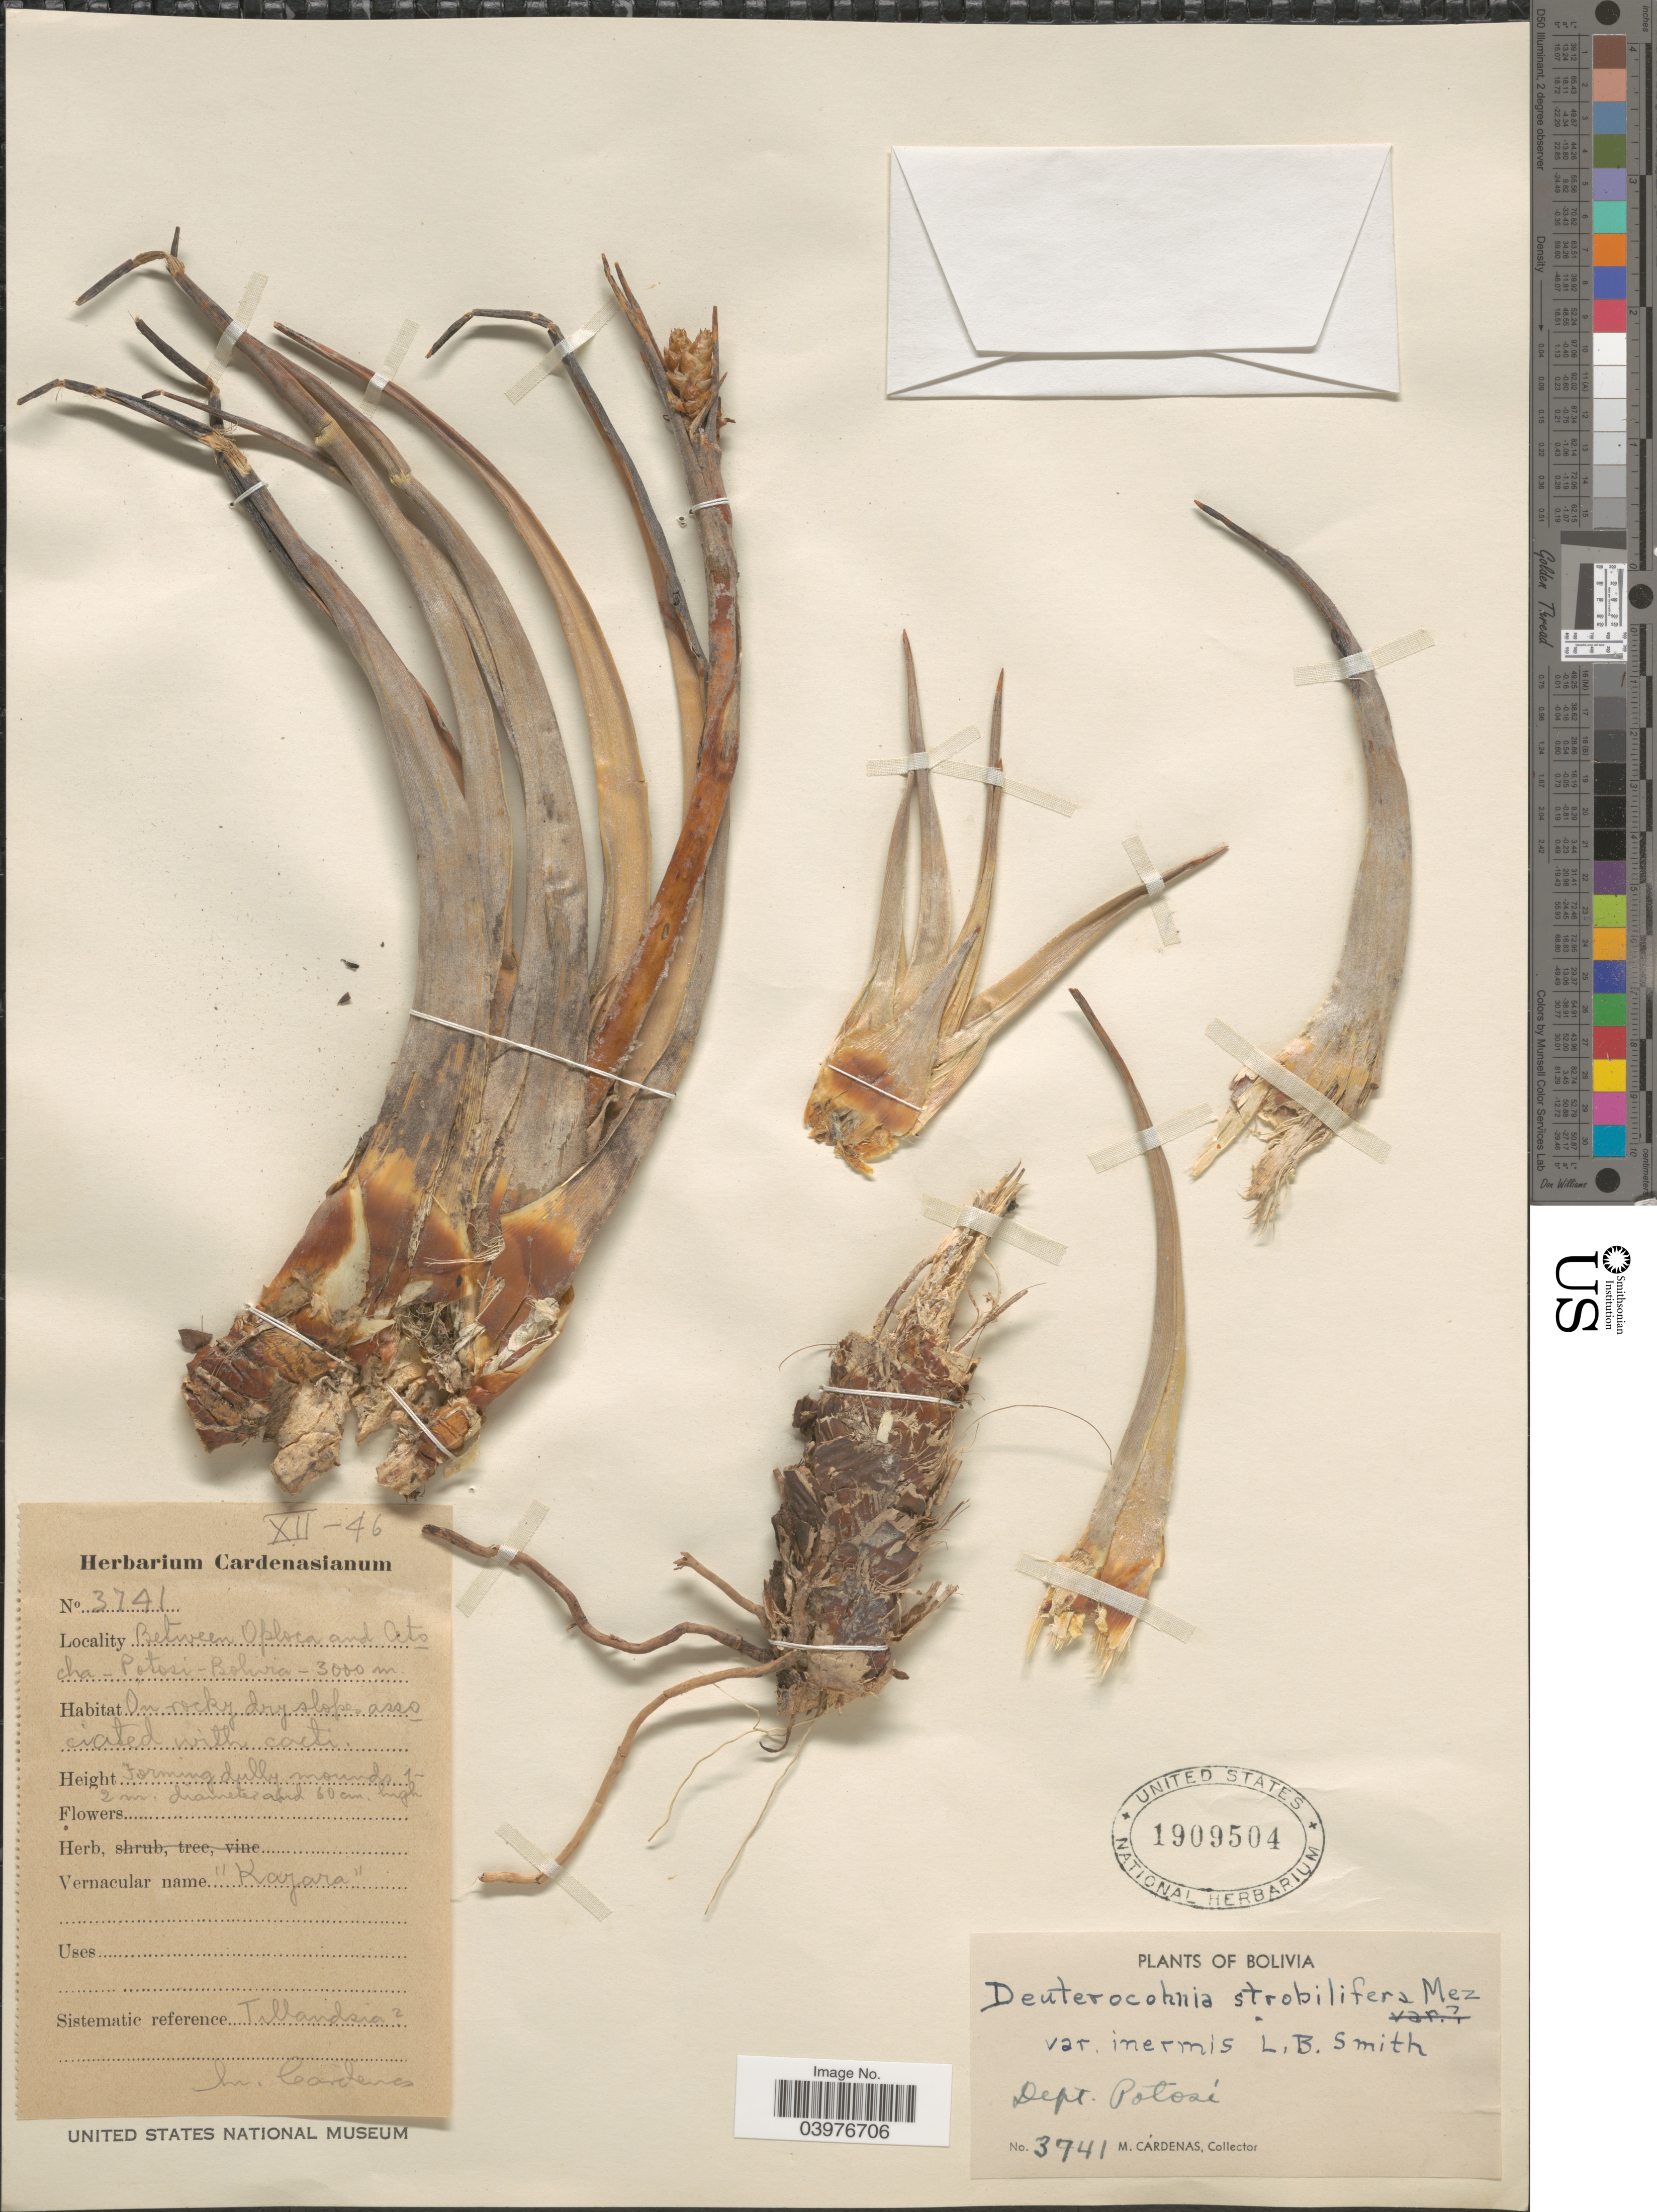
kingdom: Plantae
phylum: Tracheophyta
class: Liliopsida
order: Poales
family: Bromeliaceae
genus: Deuterocohnia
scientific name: Deuterocohnia strobilifera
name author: Mez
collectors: M. Cárdenas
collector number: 3741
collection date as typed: Transcribed d/m/y: /12/46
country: Bolivia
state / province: Potosi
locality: Between Oploca and Atocha. Dept. Potosi.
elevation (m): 3000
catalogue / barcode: US 1909504